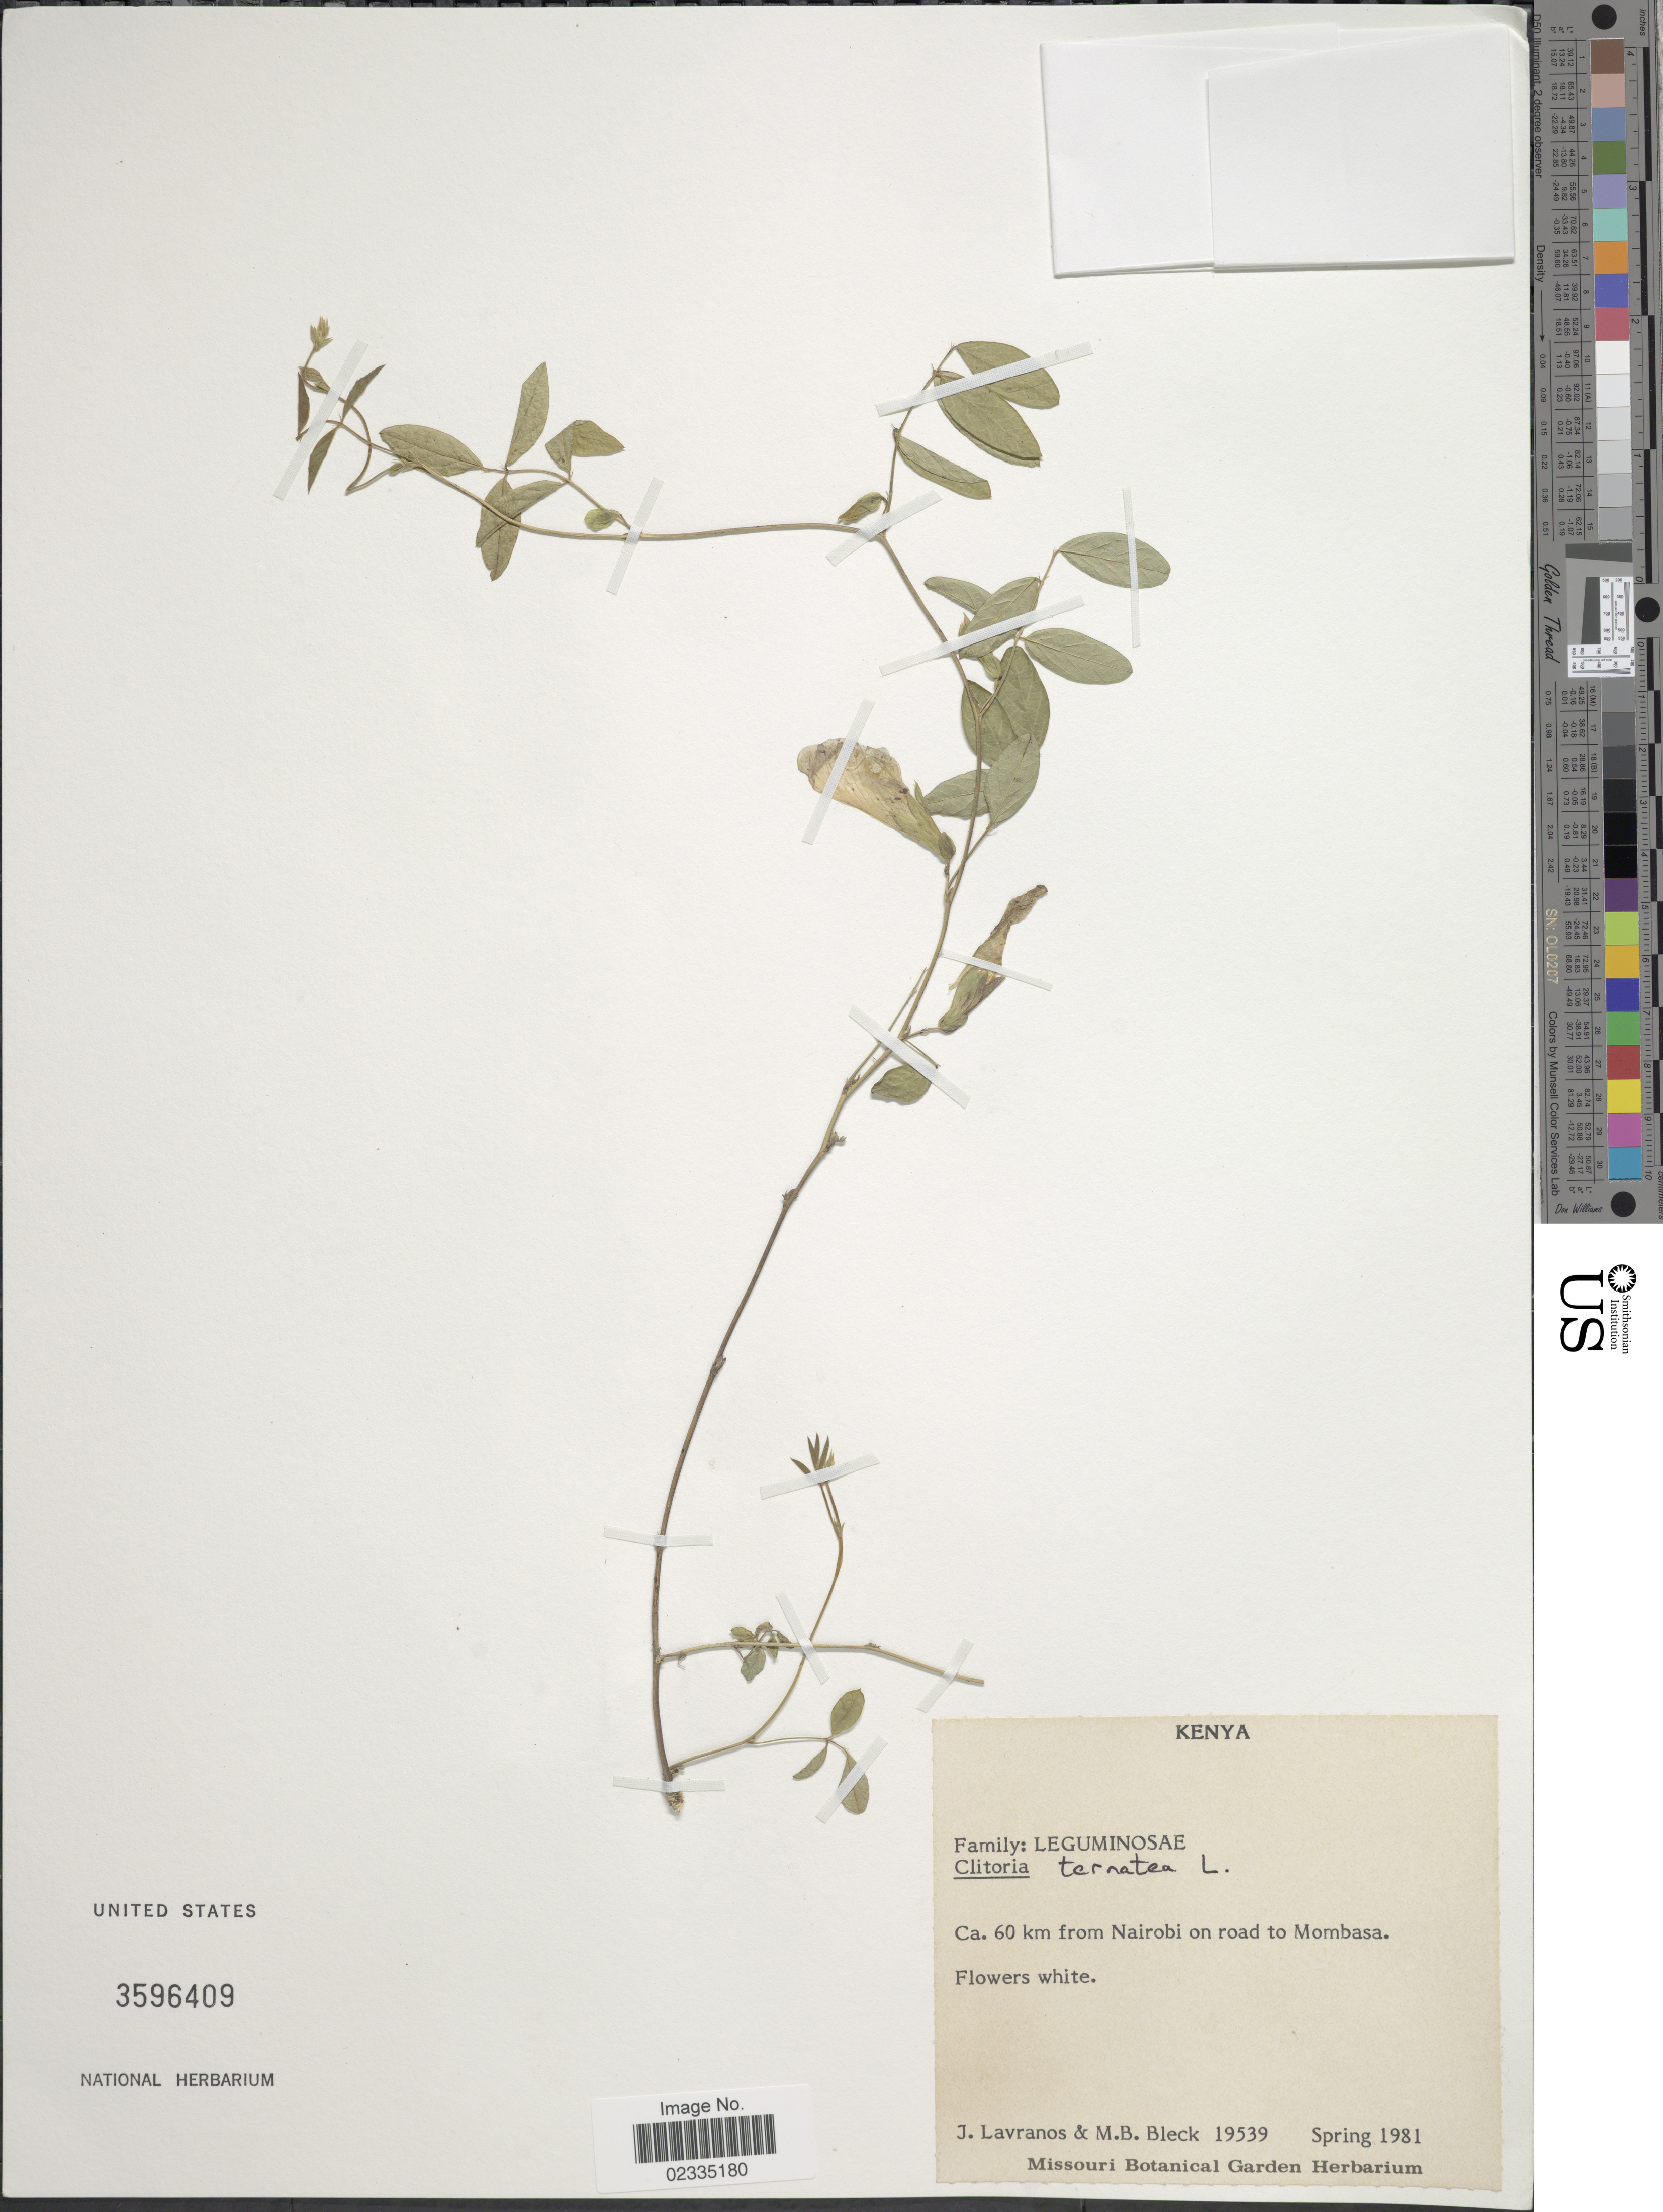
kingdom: Plantae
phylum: Tracheophyta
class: Magnoliopsida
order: Fabales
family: Fabaceae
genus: Clitoria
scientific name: Clitoria ternatea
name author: L.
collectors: J. Lavranos & M. Bleck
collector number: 19539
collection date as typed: Spring 1981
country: Kenya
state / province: Mombasa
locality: Ca. 60 km from Nairobi on road to Mombasa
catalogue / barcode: US 3596409